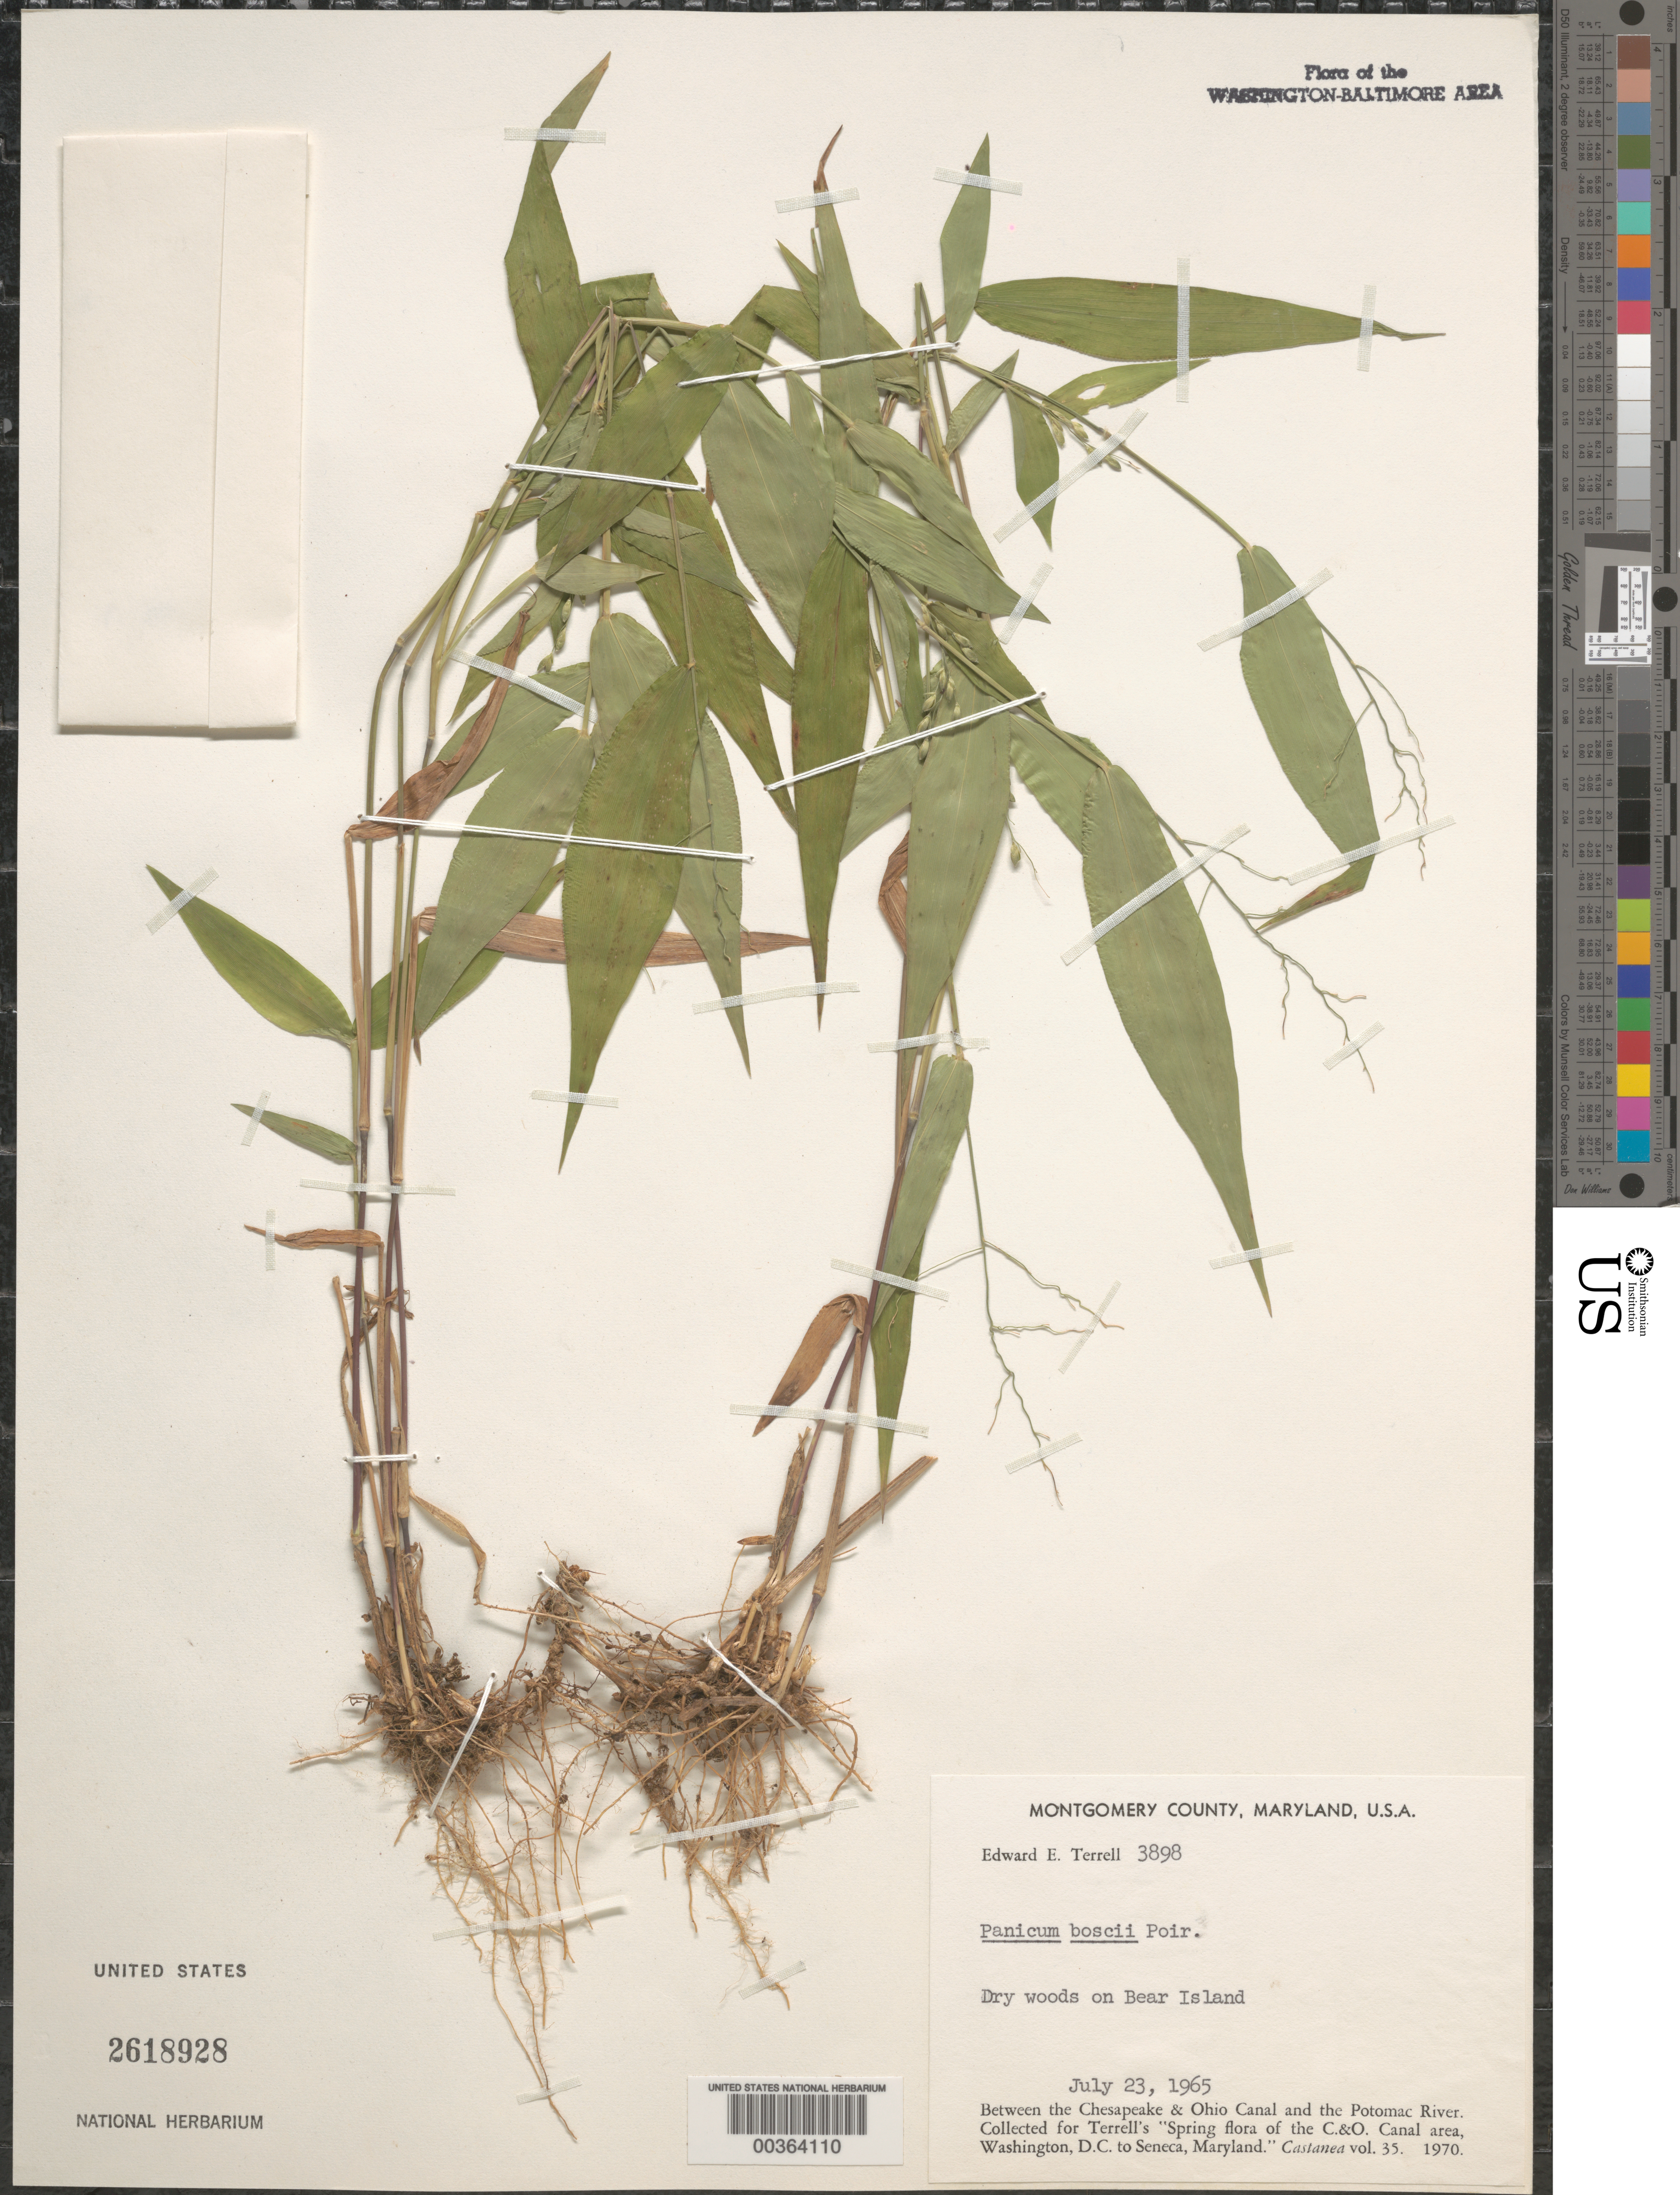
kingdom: Plantae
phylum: Tracheophyta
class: Liliopsida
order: Poales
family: Poaceae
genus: Dichanthelium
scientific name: Dichanthelium boscii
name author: (Poir.) Gould & C.A. Clark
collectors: E. E. Terrell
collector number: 3898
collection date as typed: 23 Jul 1965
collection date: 1965-07-23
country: United States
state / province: Maryland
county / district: Montgomery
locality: Bear Island C. & O. Canal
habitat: Dry woods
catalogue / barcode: US 2618928